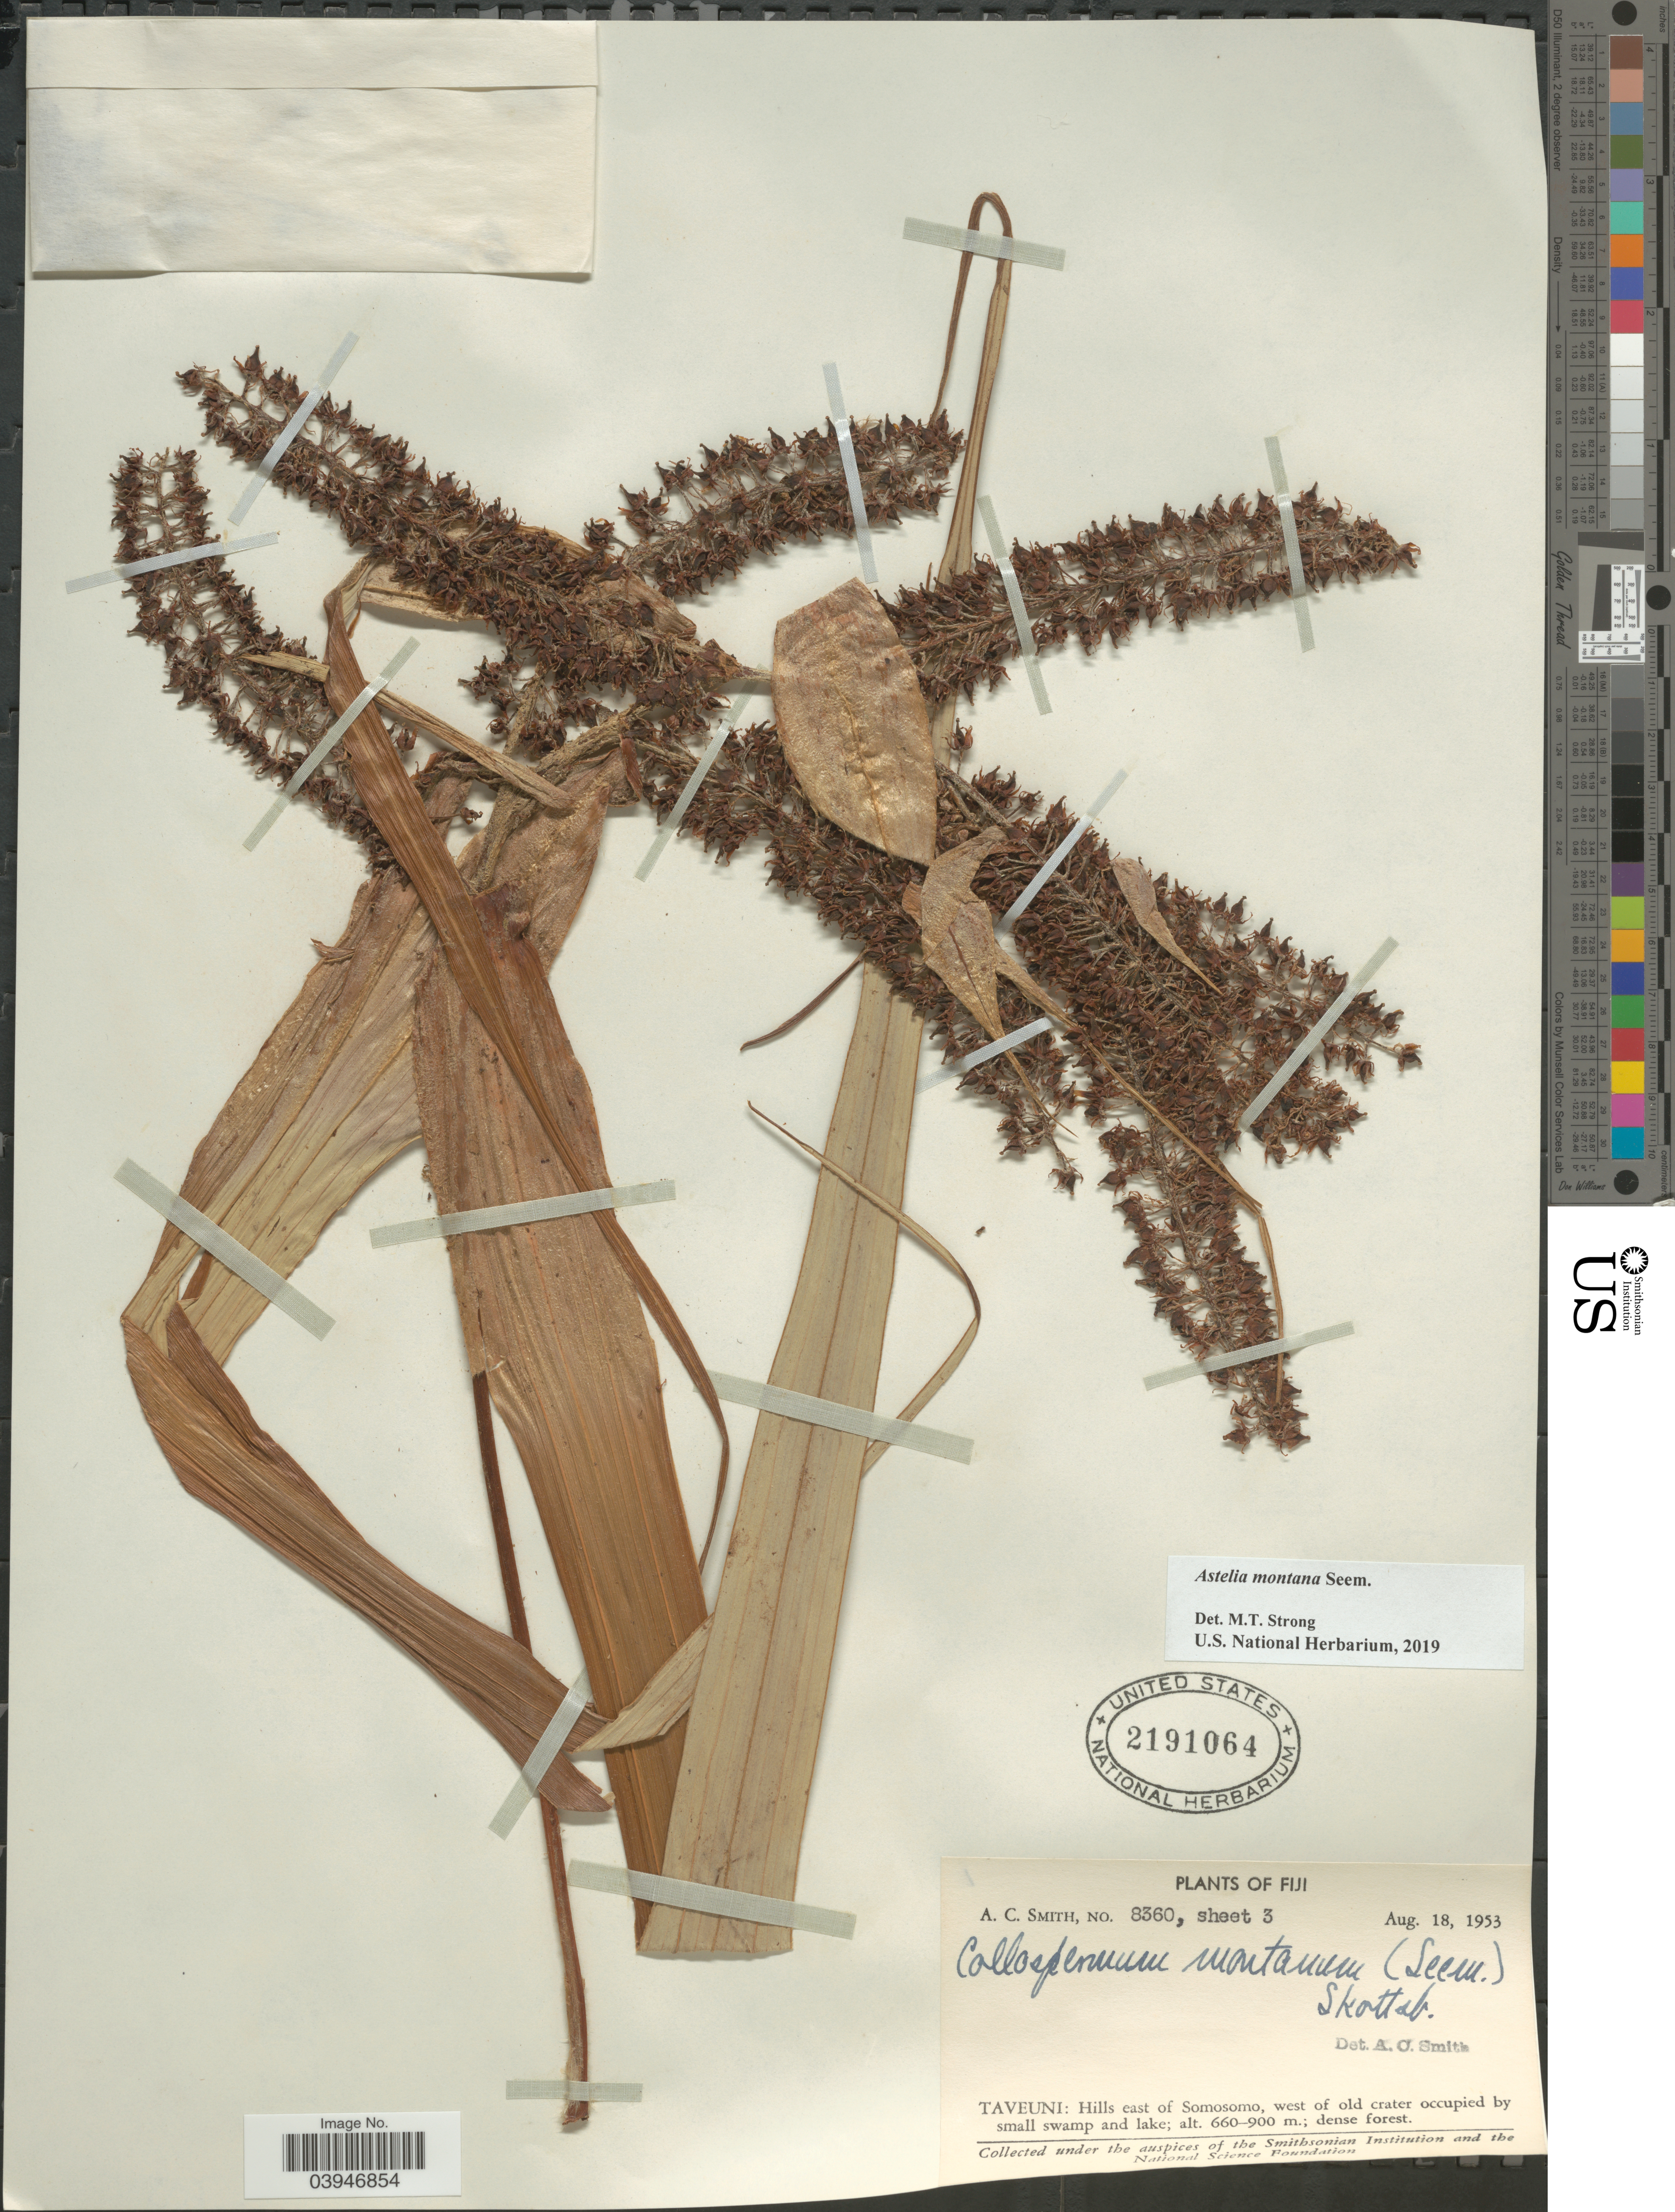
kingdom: Plantae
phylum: Tracheophyta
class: Liliopsida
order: Asparagales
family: Asteliaceae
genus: Astelia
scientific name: Astelia montana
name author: Seem.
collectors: A. C. Smith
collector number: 8360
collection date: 1953-08-18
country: Fiji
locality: Taveuni: Hills east of Somosomo, west of old crater.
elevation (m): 660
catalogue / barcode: US 2191064